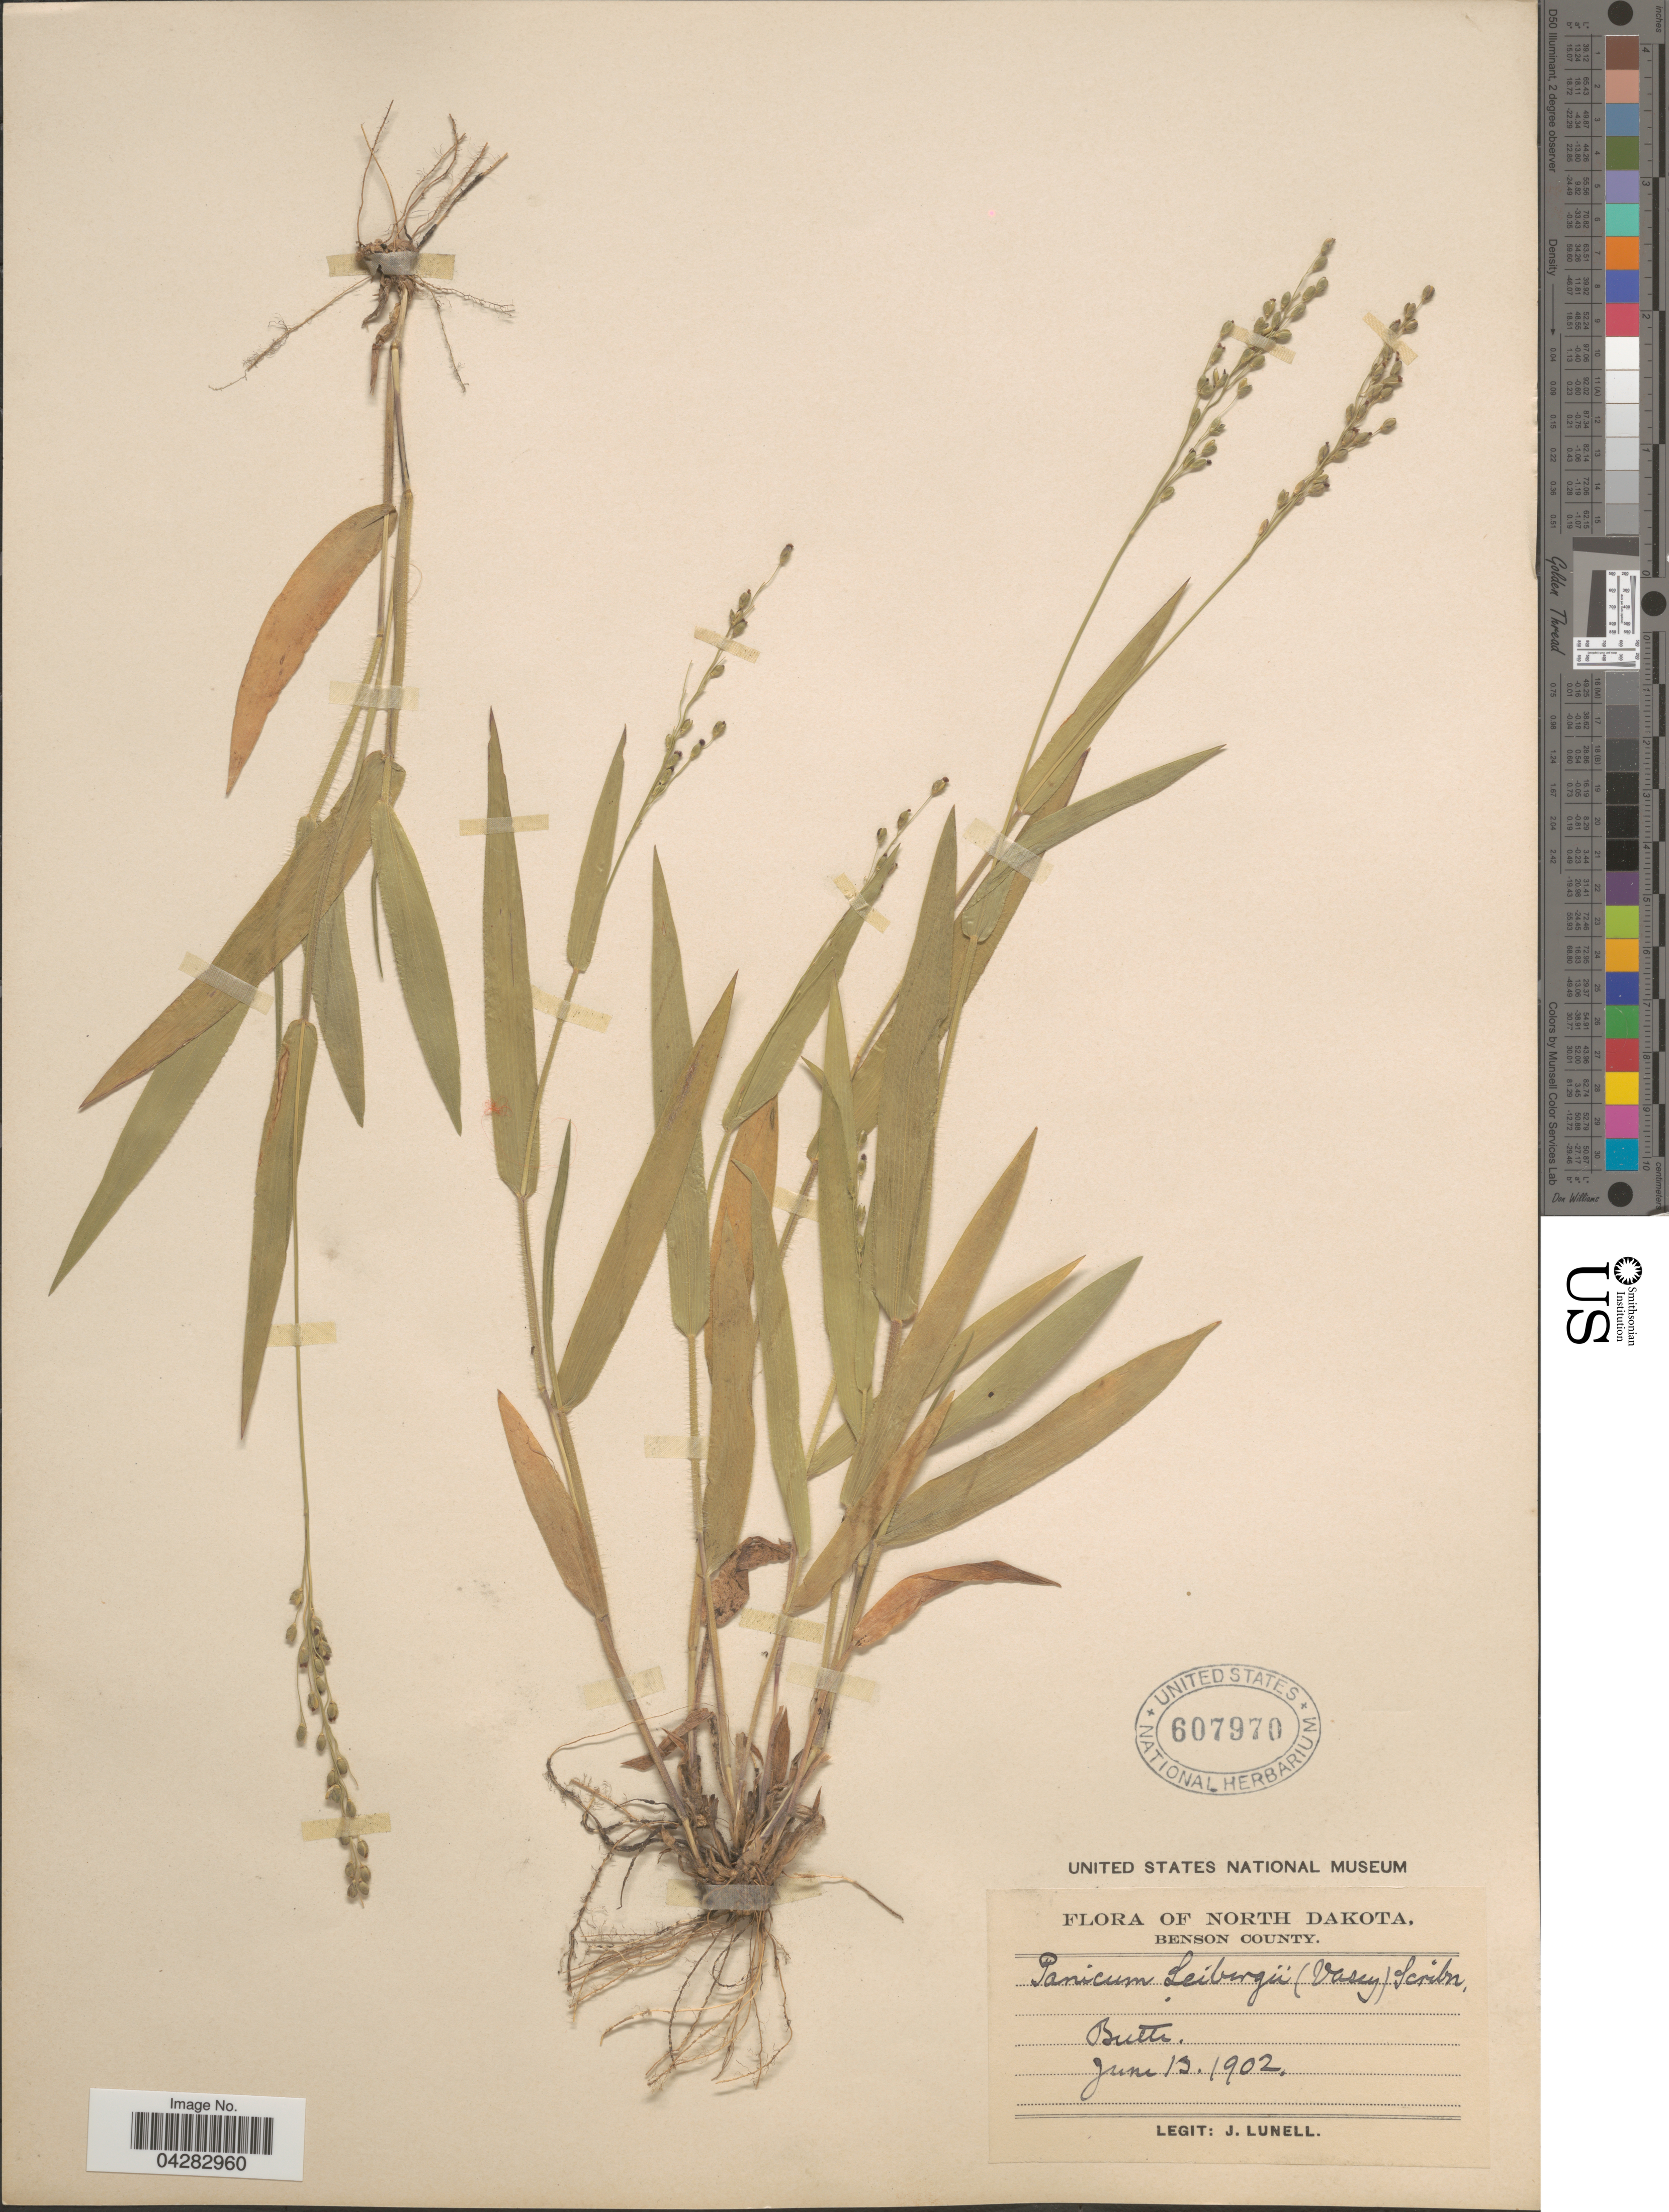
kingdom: Plantae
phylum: Tracheophyta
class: Liliopsida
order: Poales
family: Poaceae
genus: Dichanthelium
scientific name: Dichanthelium leibergii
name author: (Vasey) Gould & C.A. Clark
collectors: J. Lunell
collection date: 1902-06-13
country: United States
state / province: North Dakota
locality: Benson County. Butte.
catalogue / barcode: US 607970